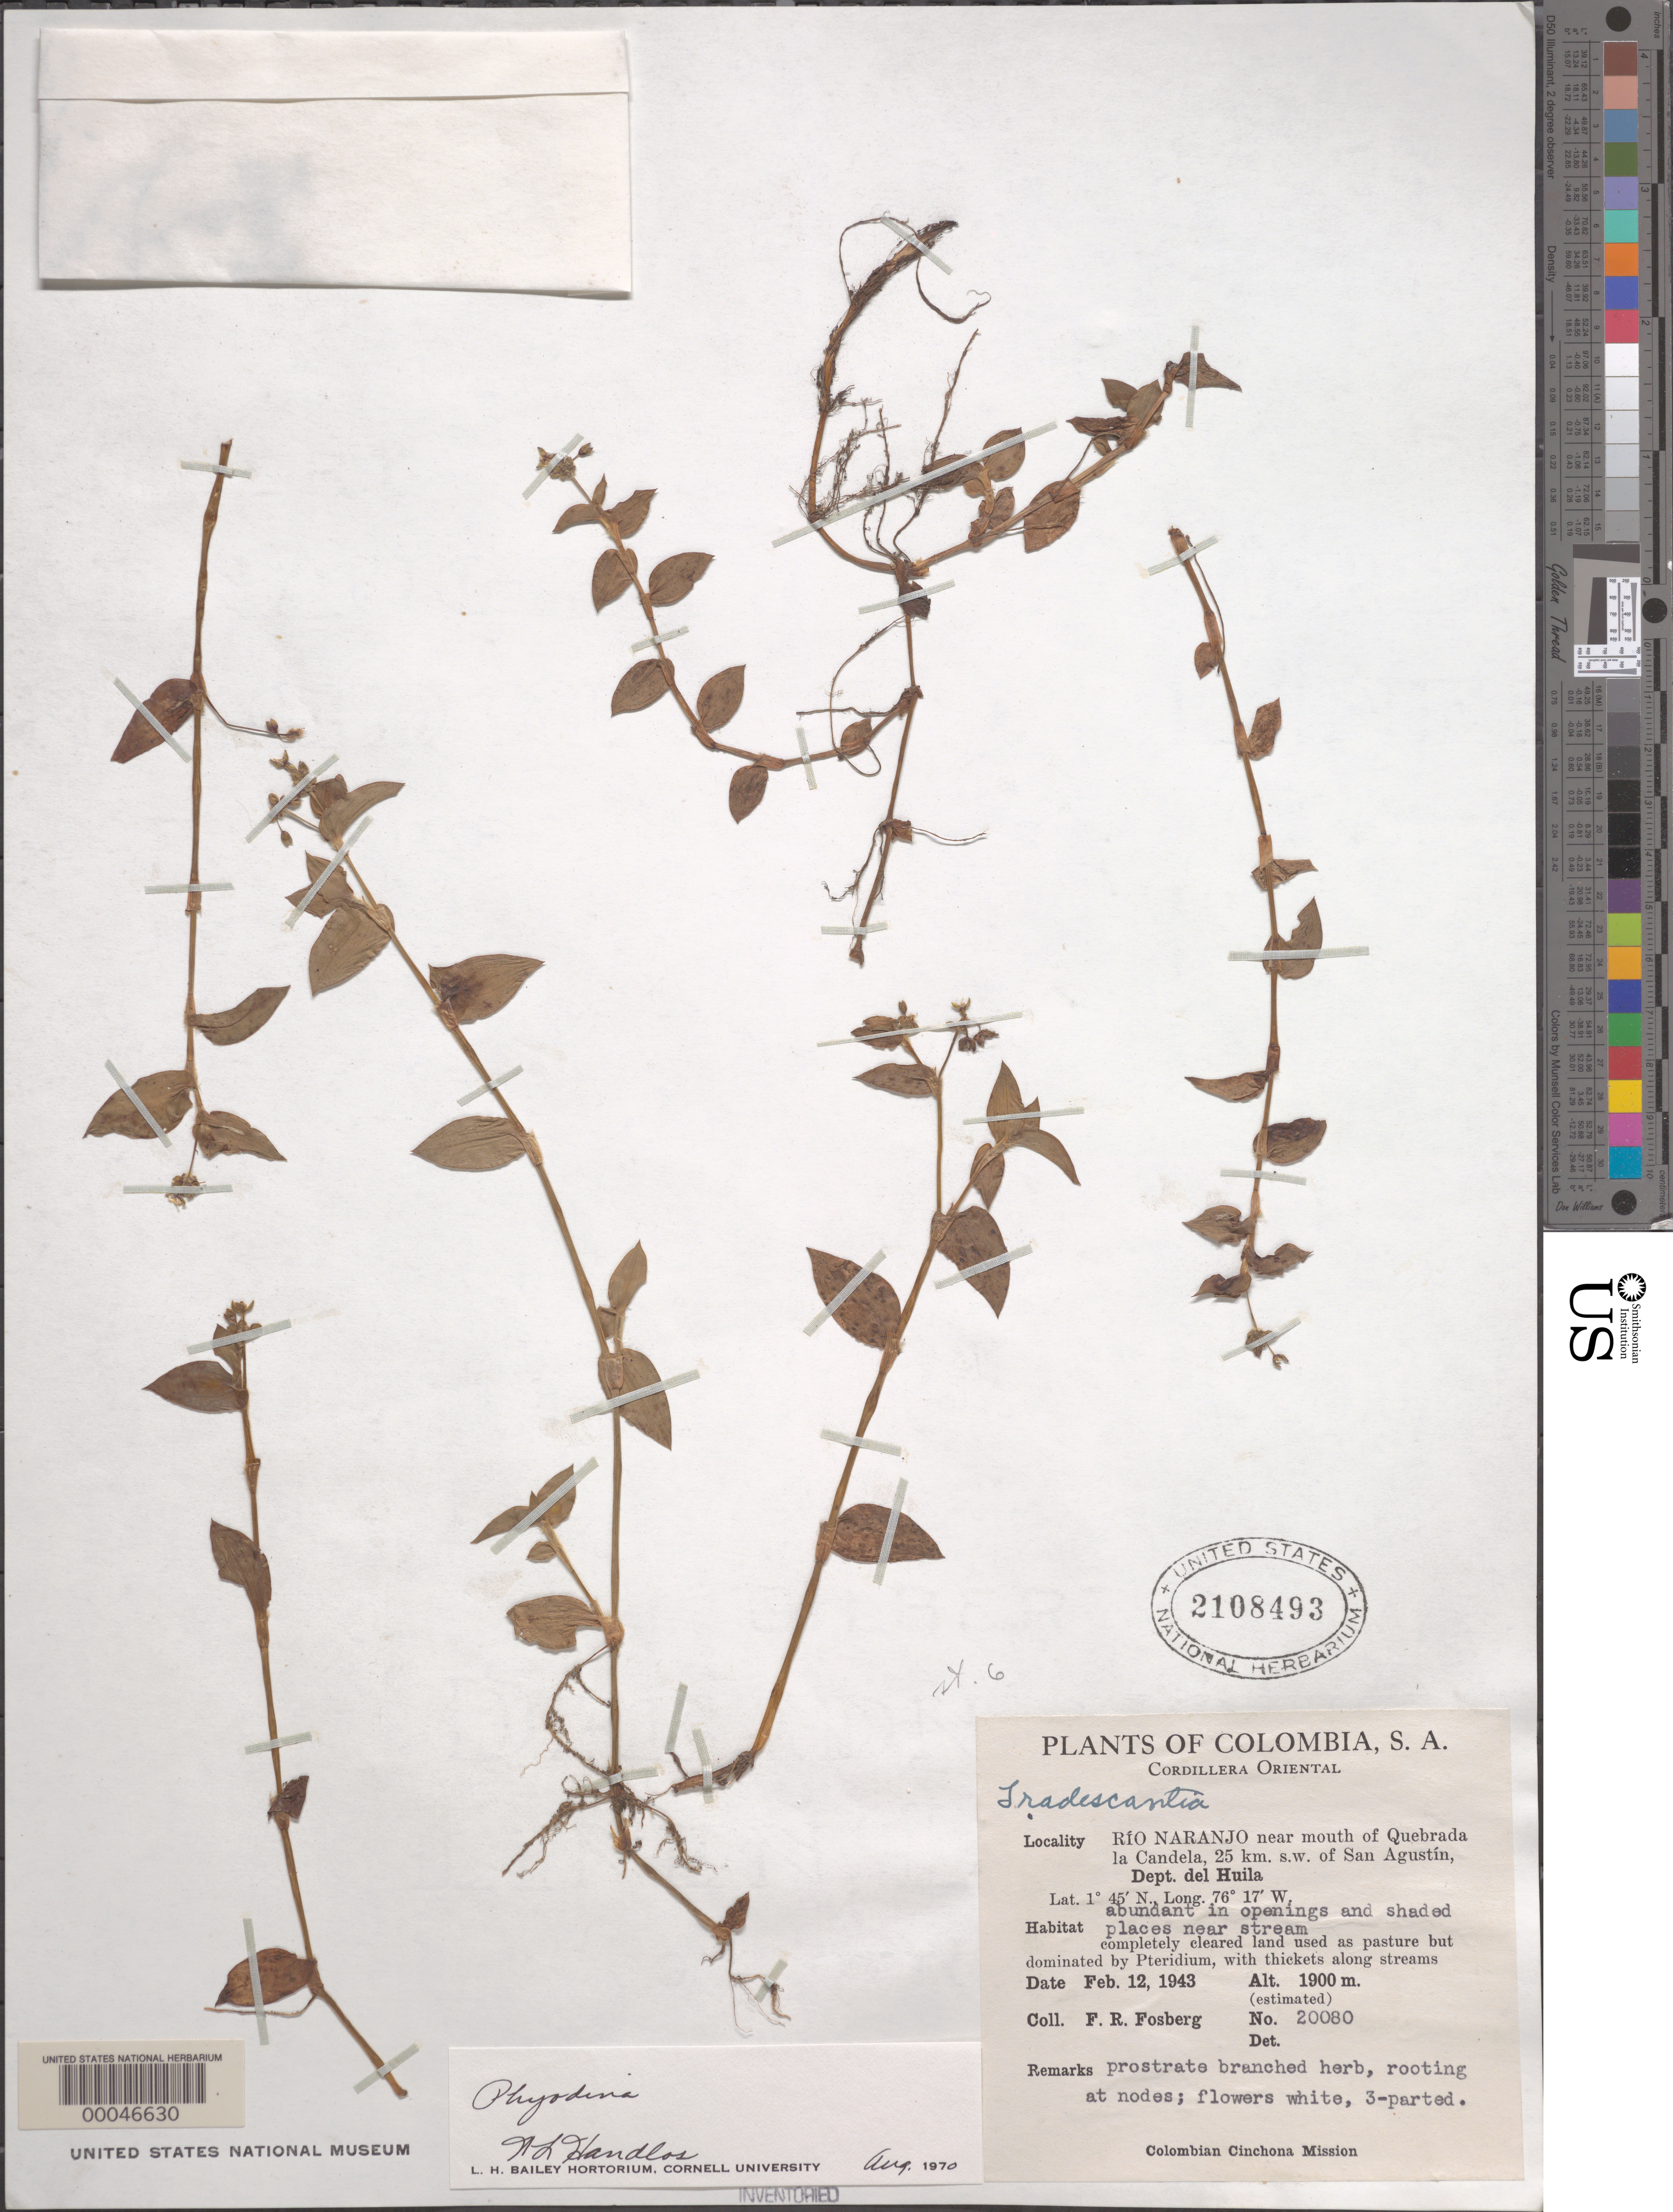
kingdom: Plantae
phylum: Tracheophyta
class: Liliopsida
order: Commelinales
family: Commelinaceae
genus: Callisia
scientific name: Callisia sp.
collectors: F. R. Fosberg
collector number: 20080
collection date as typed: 12 Feb 1943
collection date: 1943-02-12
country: Colombia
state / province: Huila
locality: Rio Naranjo, Quebrada La Candela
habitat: Shaded area near stream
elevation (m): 1900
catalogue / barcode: US 2108493